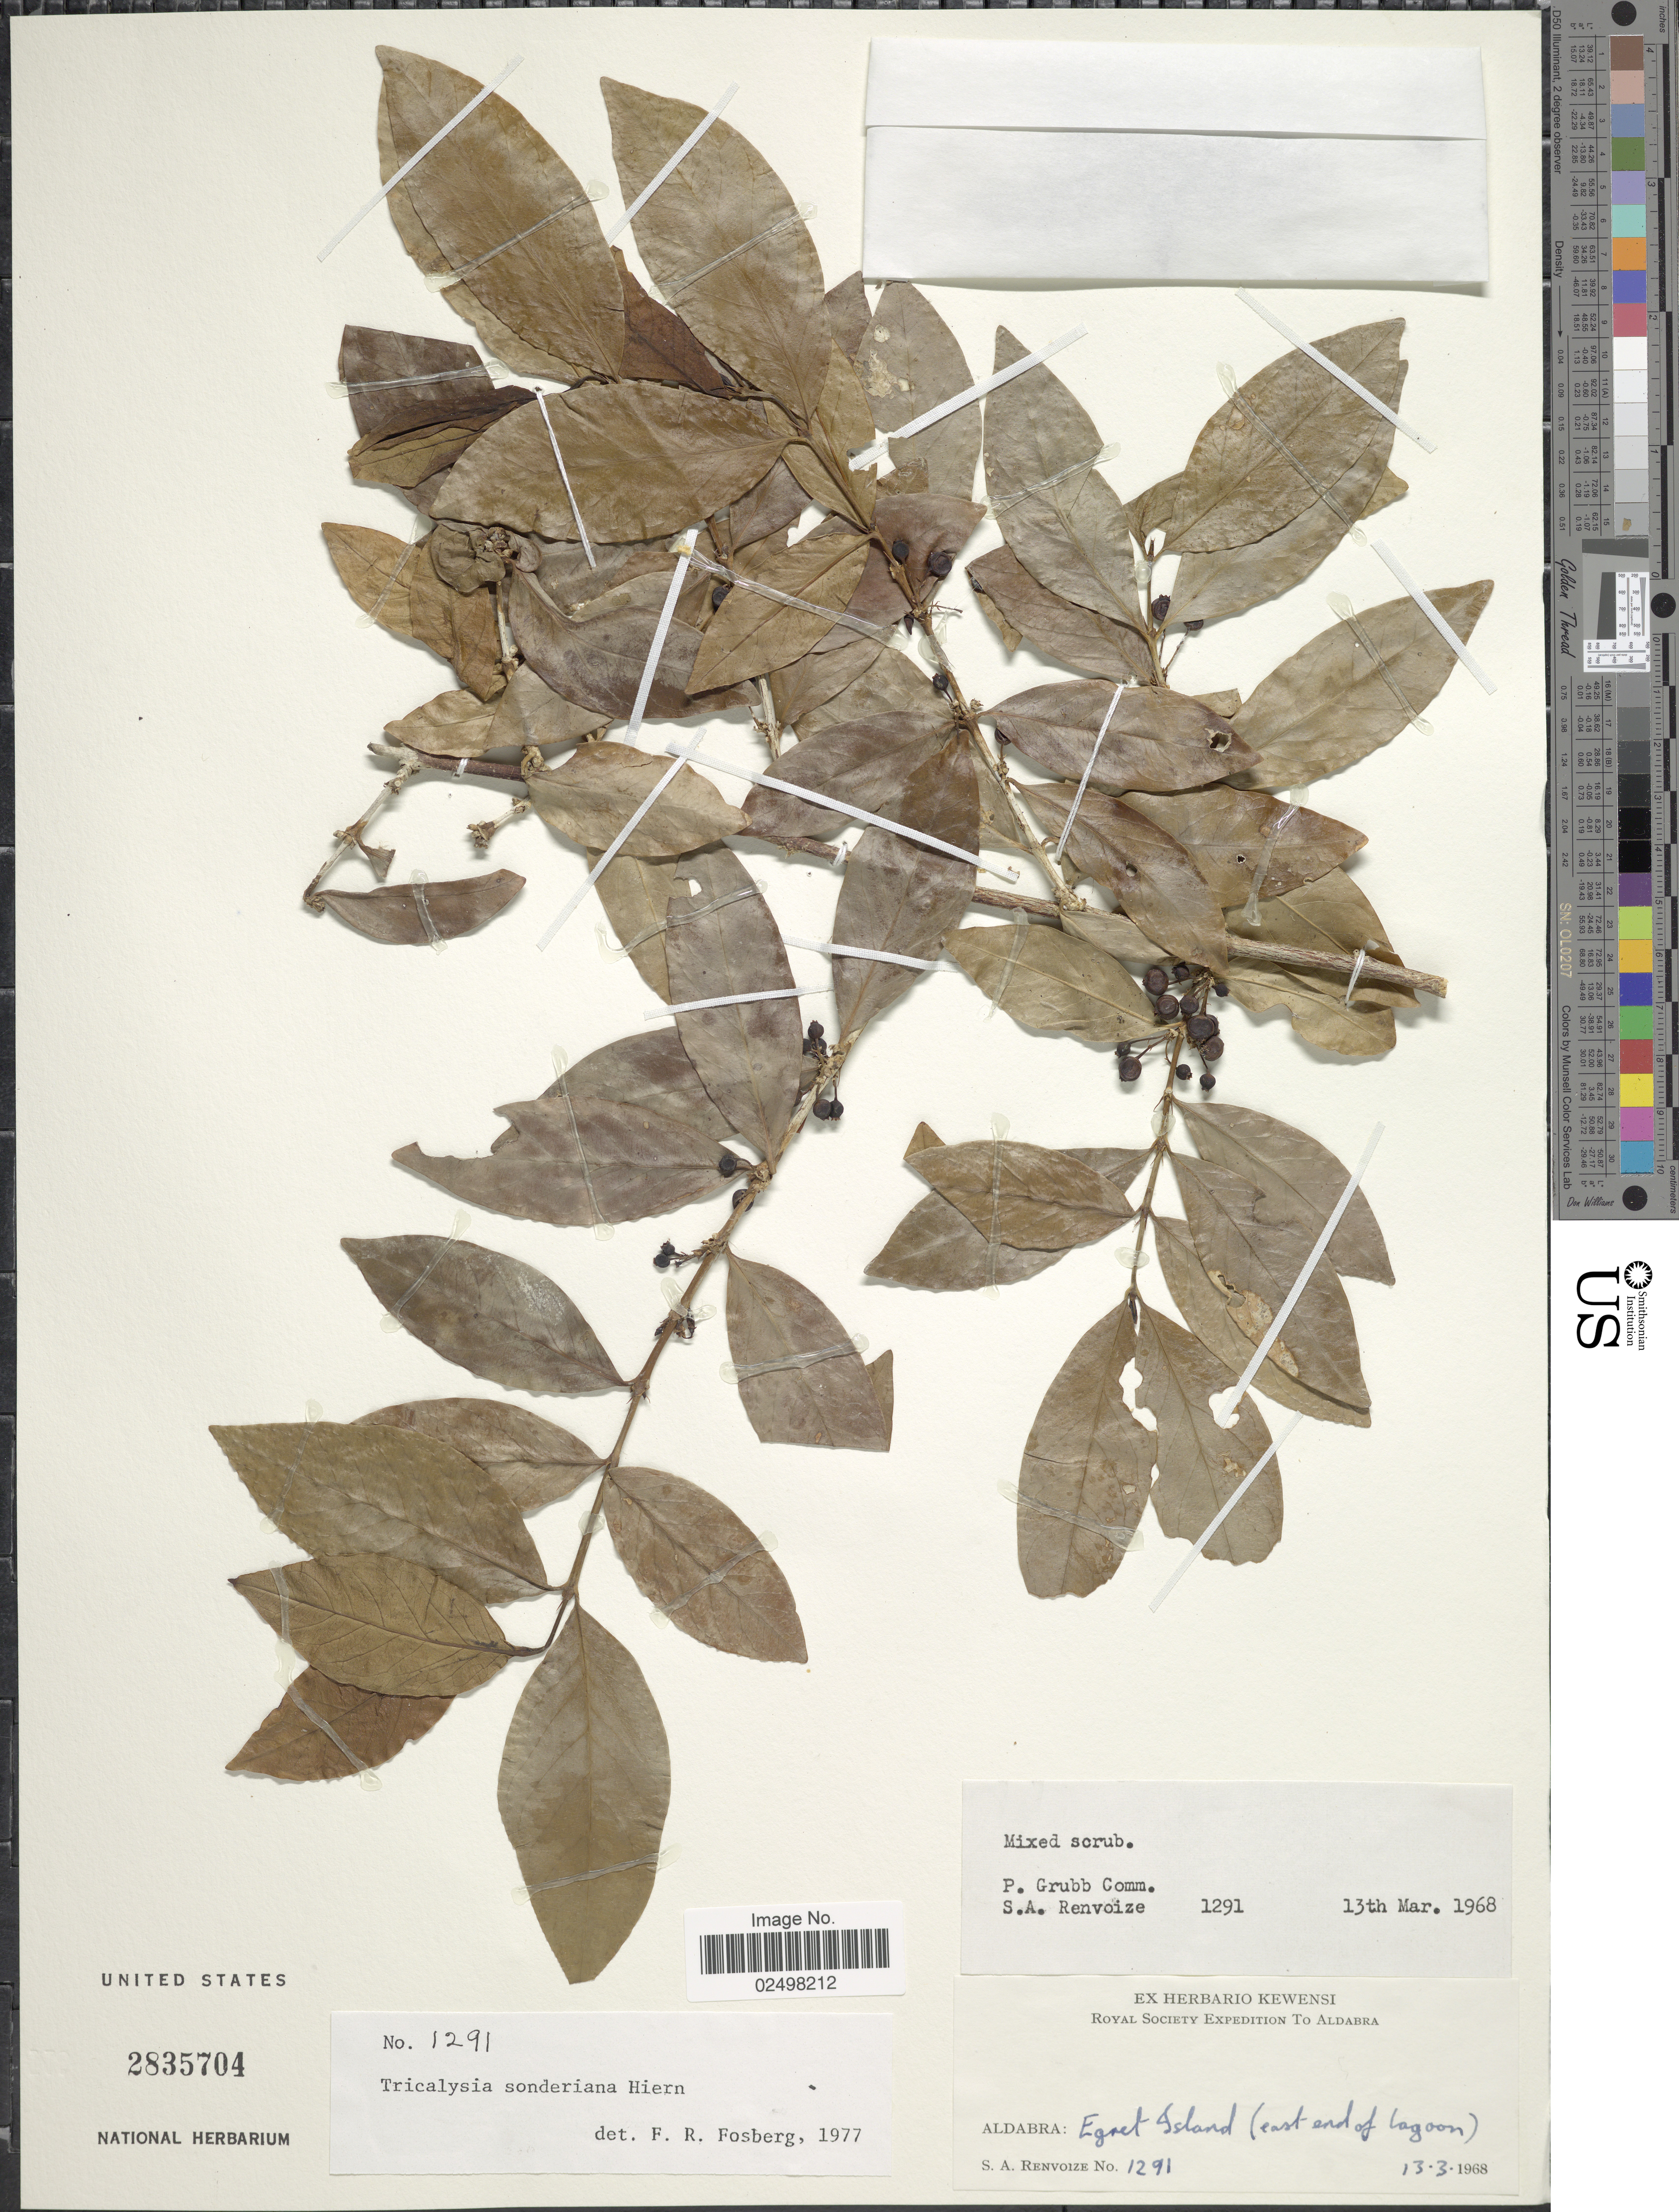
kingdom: Plantae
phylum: Tracheophyta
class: Magnoliopsida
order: Gentianales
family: Rubiaceae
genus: Tricalysia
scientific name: Tricalysia sonderiana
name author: Hiern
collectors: S. A. Renvoize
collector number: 1291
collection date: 1968-03-13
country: Seychelles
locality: Aldabra: Egoet Island (east end of lagoon) [interpreted]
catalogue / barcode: US 2835704